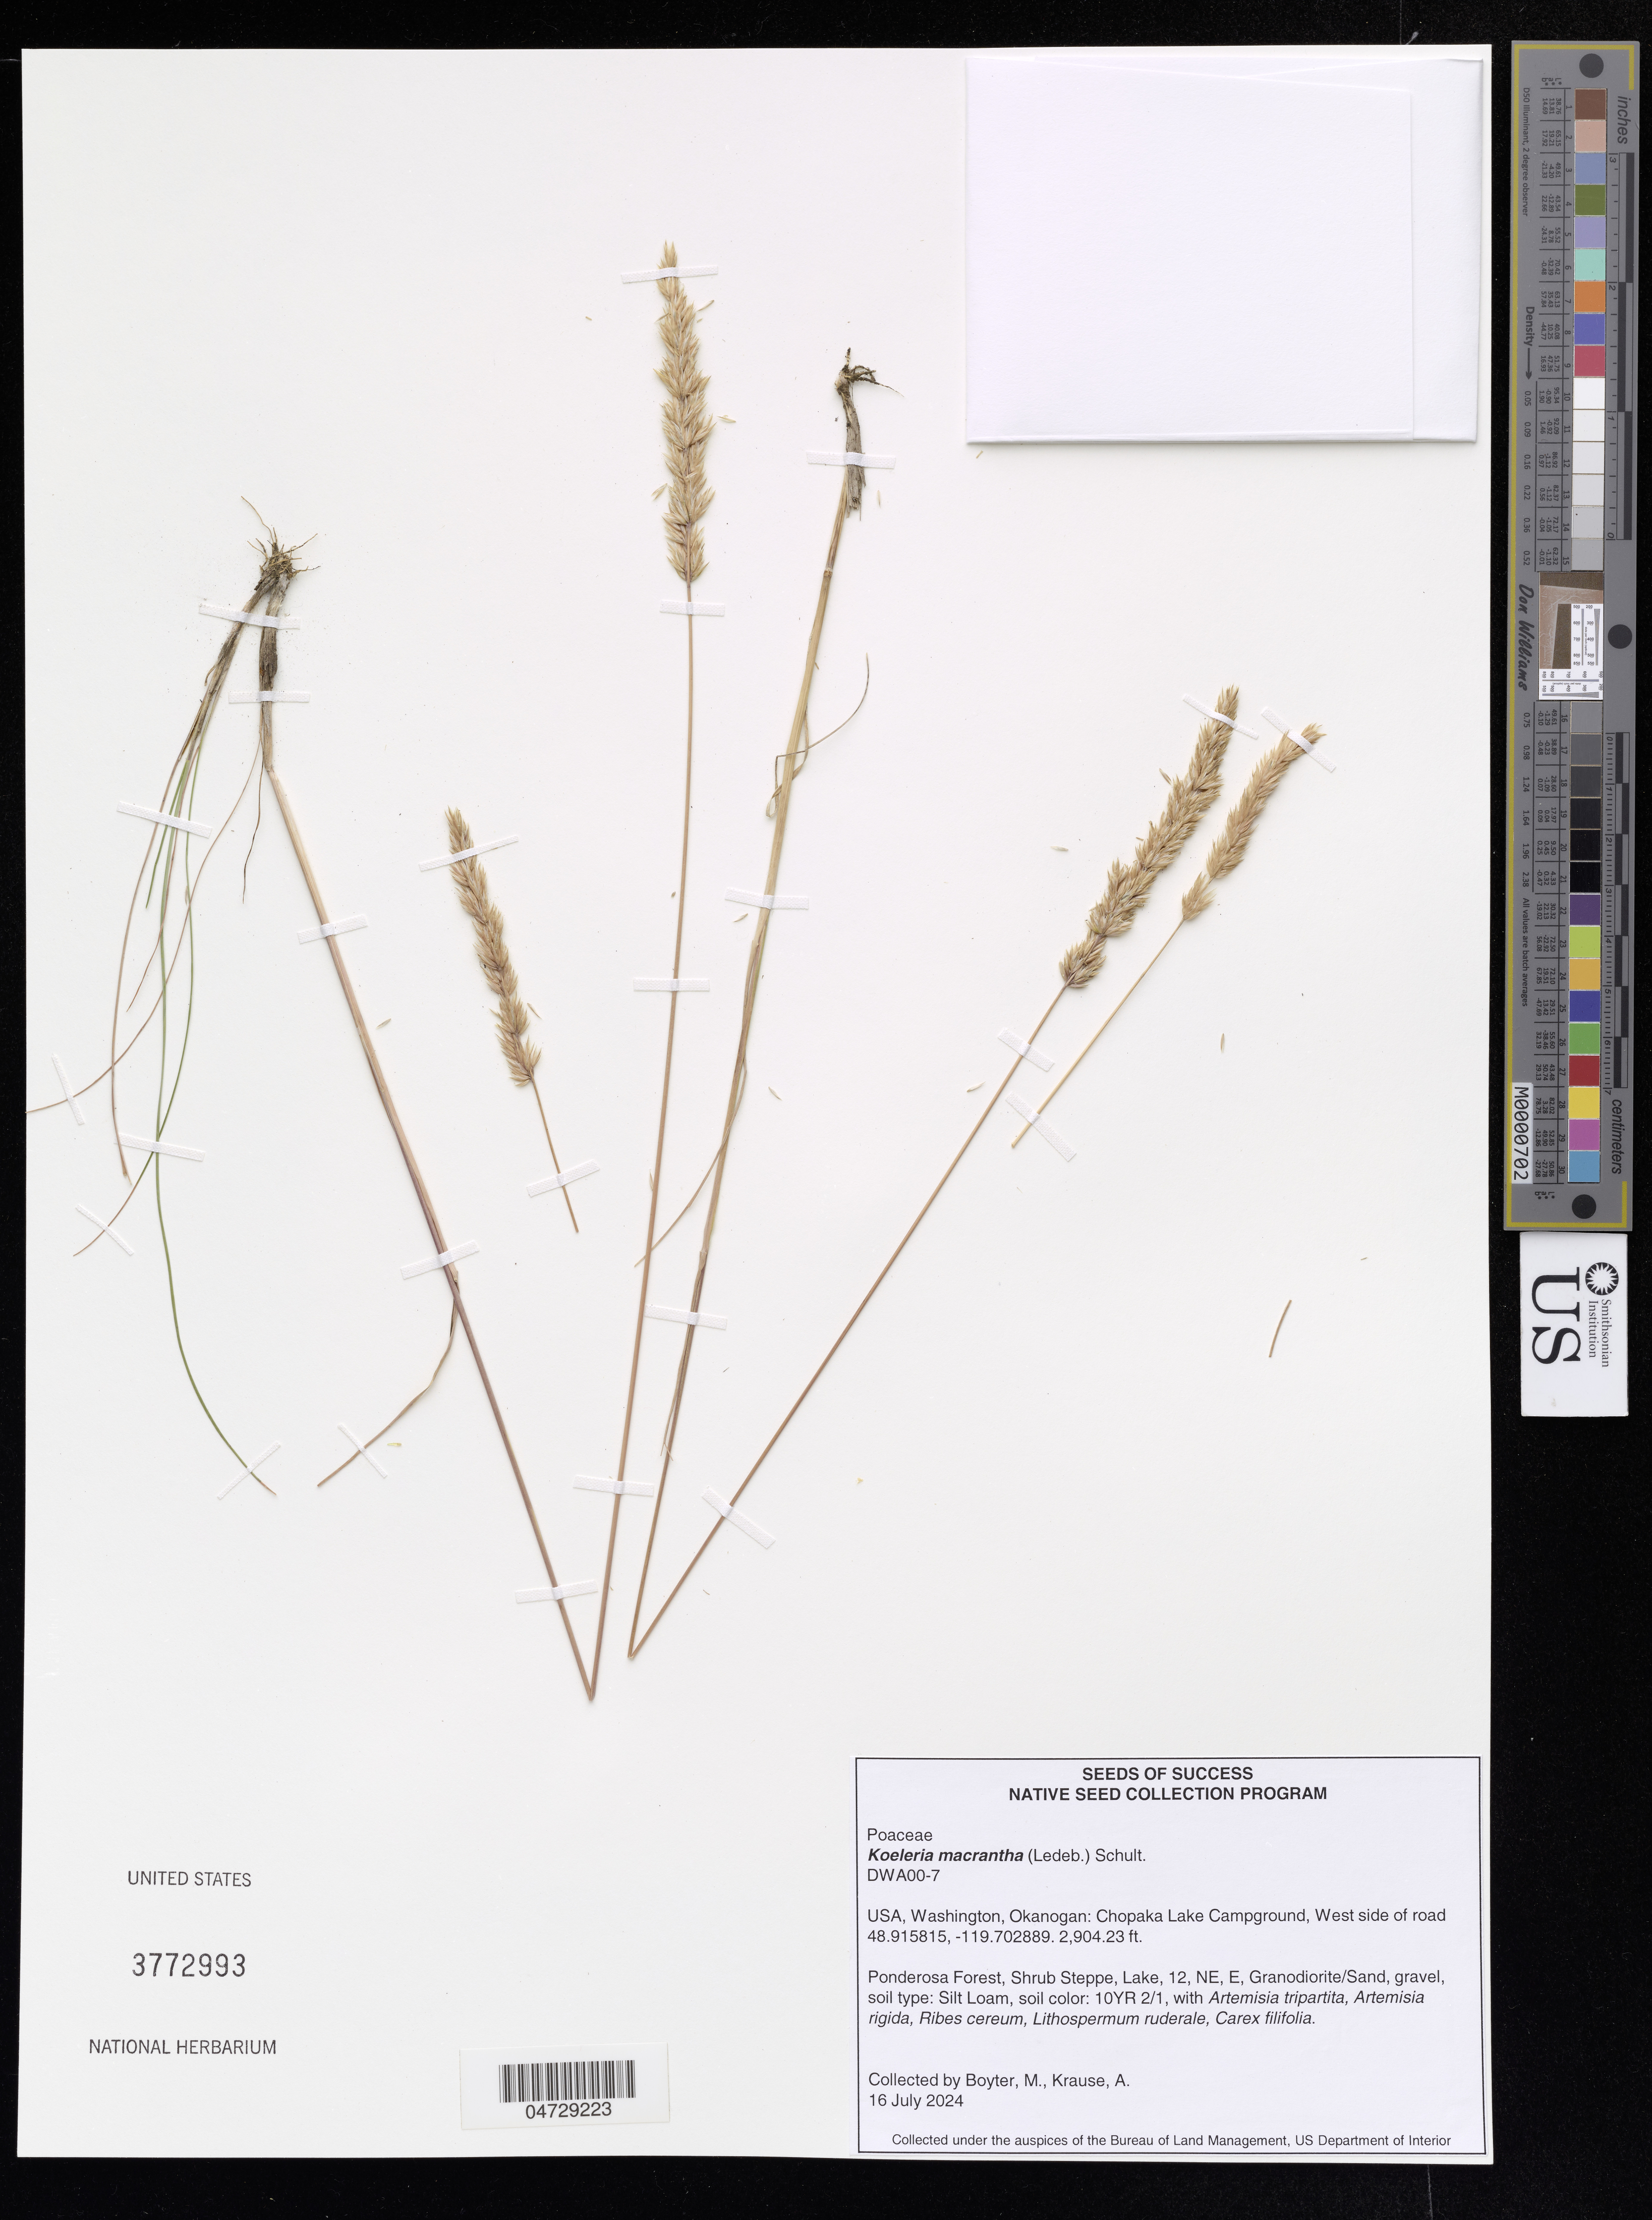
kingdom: Plantae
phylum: Tracheophyta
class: Liliopsida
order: Poales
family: Poaceae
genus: Koeleria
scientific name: Koeleria macrantha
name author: (Ledeb.) Schult.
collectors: M. Boyter & A. Krause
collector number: DWA00-7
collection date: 2024-07-16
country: United States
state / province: Washington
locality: Okanogan: Chopaka Lake Campground, West side of road.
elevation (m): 885.21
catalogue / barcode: US 3772993